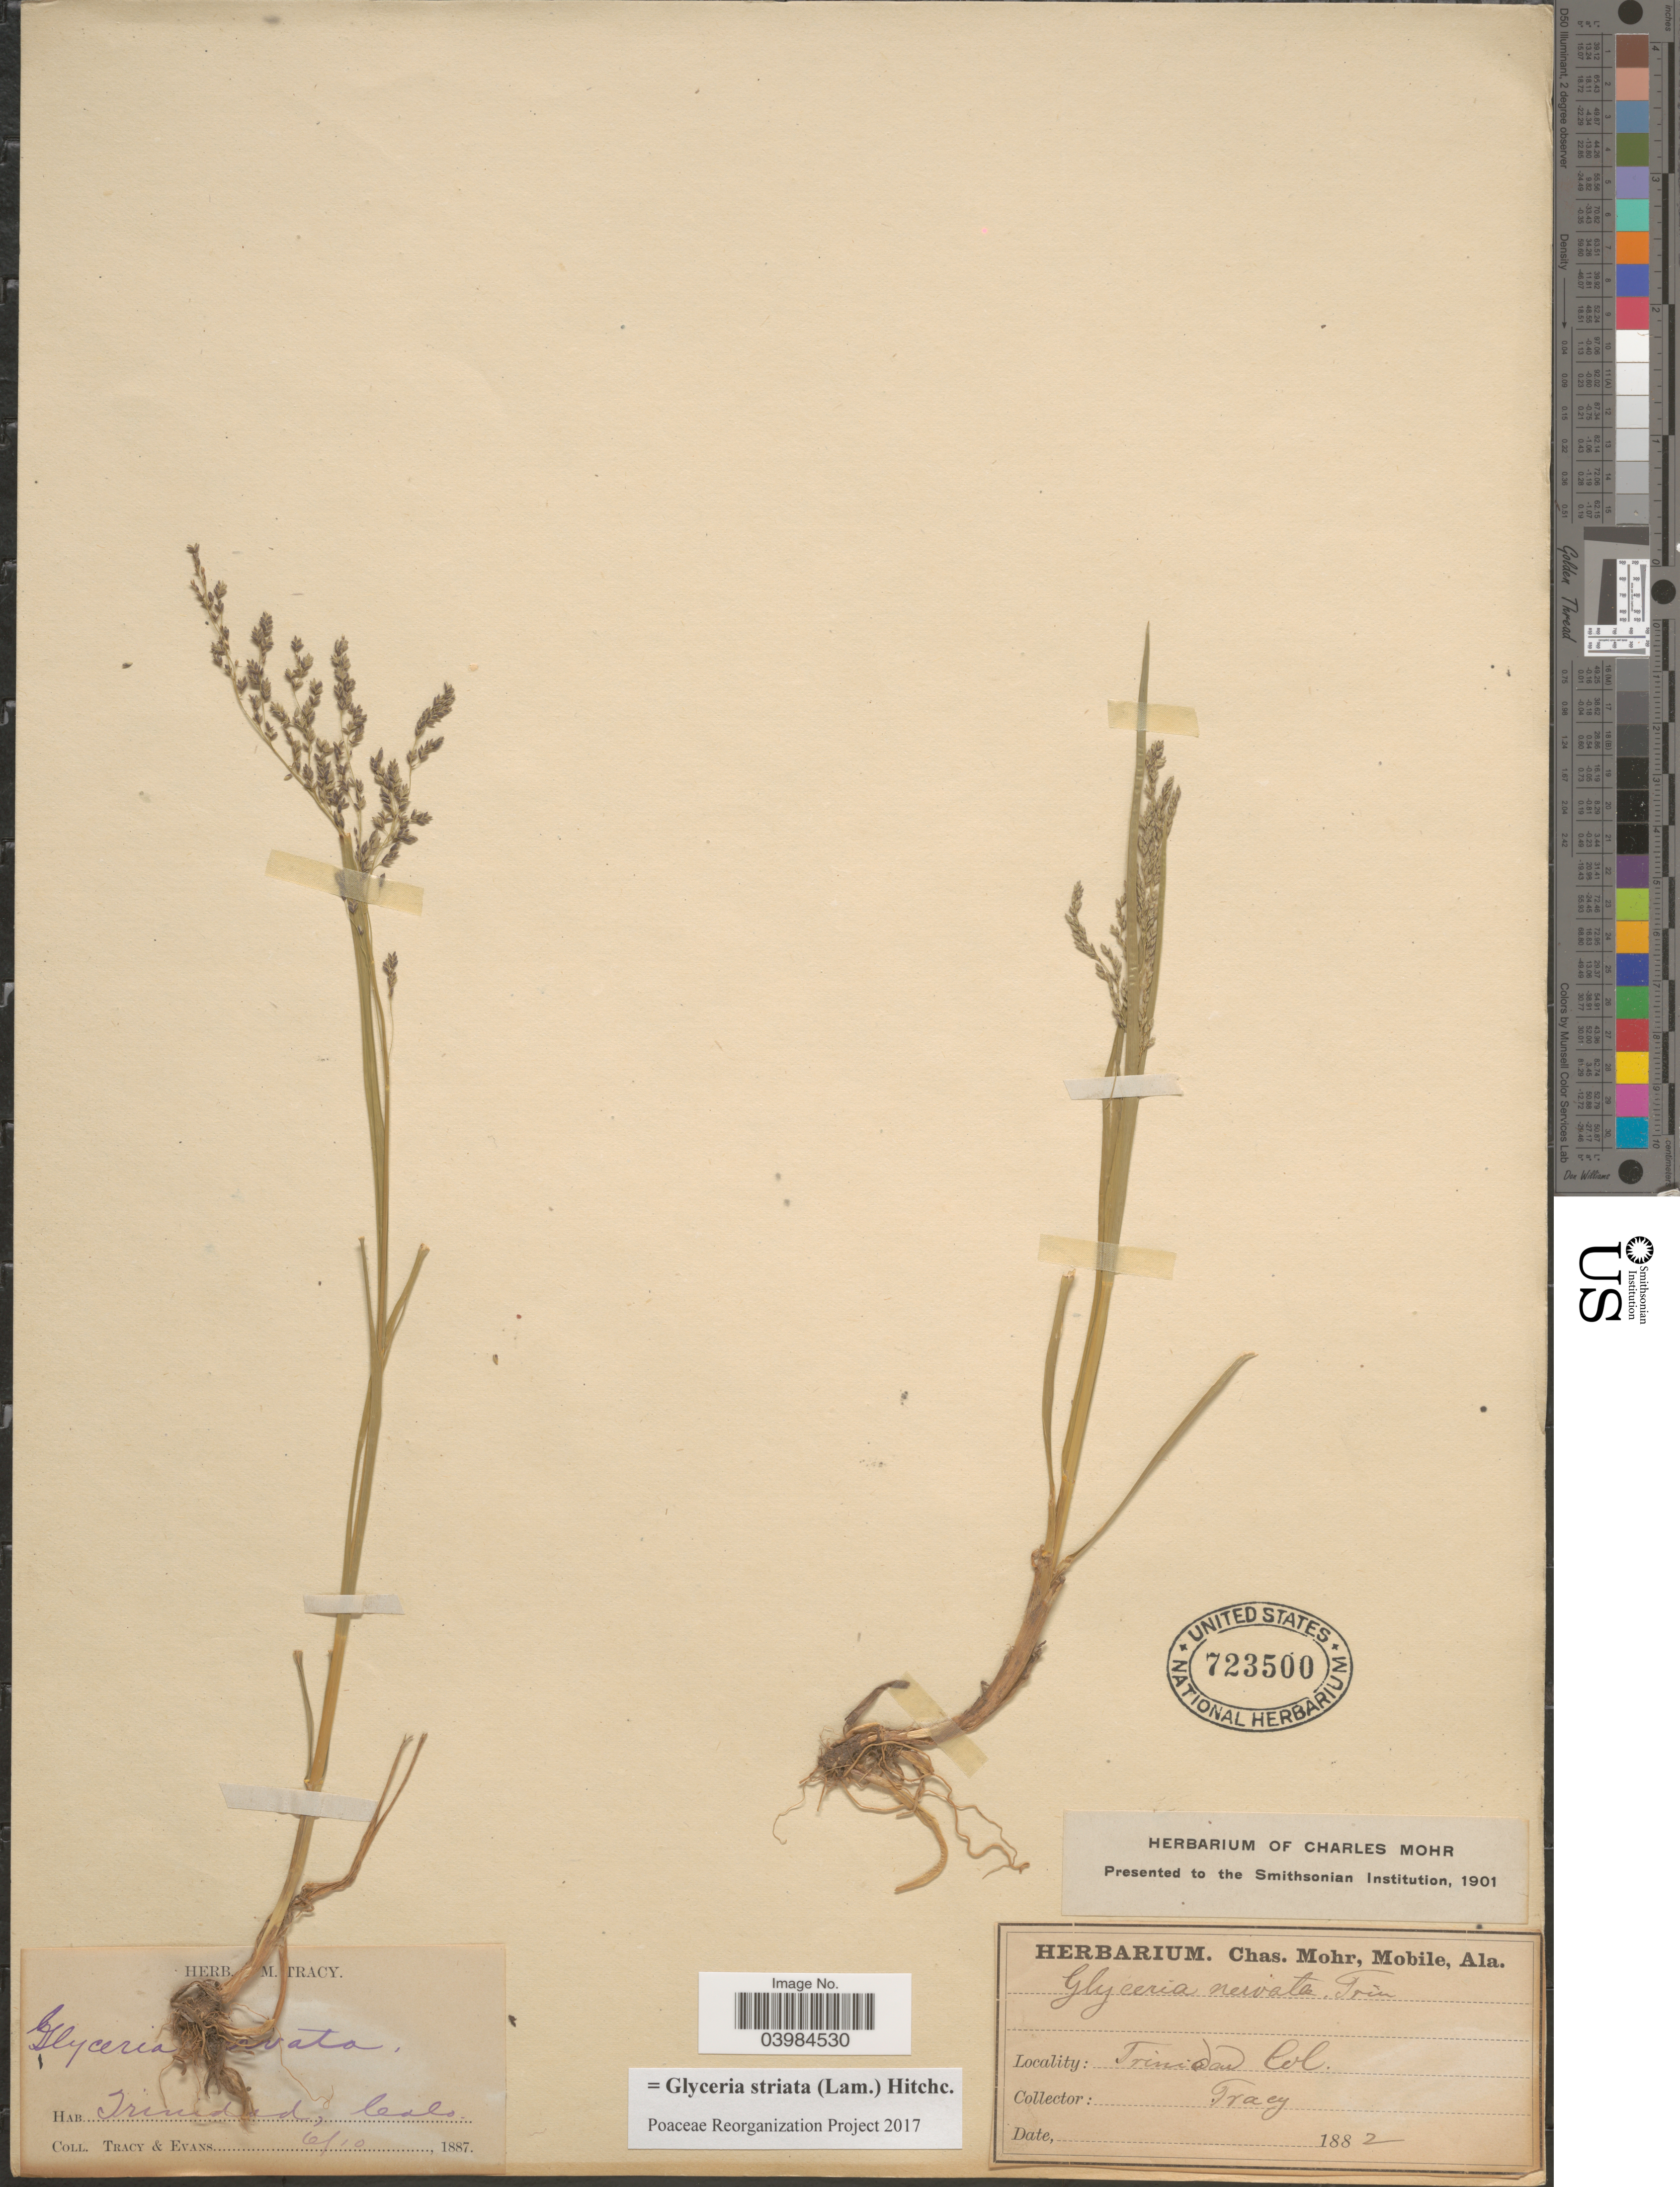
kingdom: Plantae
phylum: Tracheophyta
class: Liliopsida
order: Poales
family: Poaceae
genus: Glyceria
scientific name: Glyceria striata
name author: (Lam.) Hitchc.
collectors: -. Tracy & -- Evans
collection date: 1882/1887-06-10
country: United States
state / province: Colorado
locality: Trinidad.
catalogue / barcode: US 723500